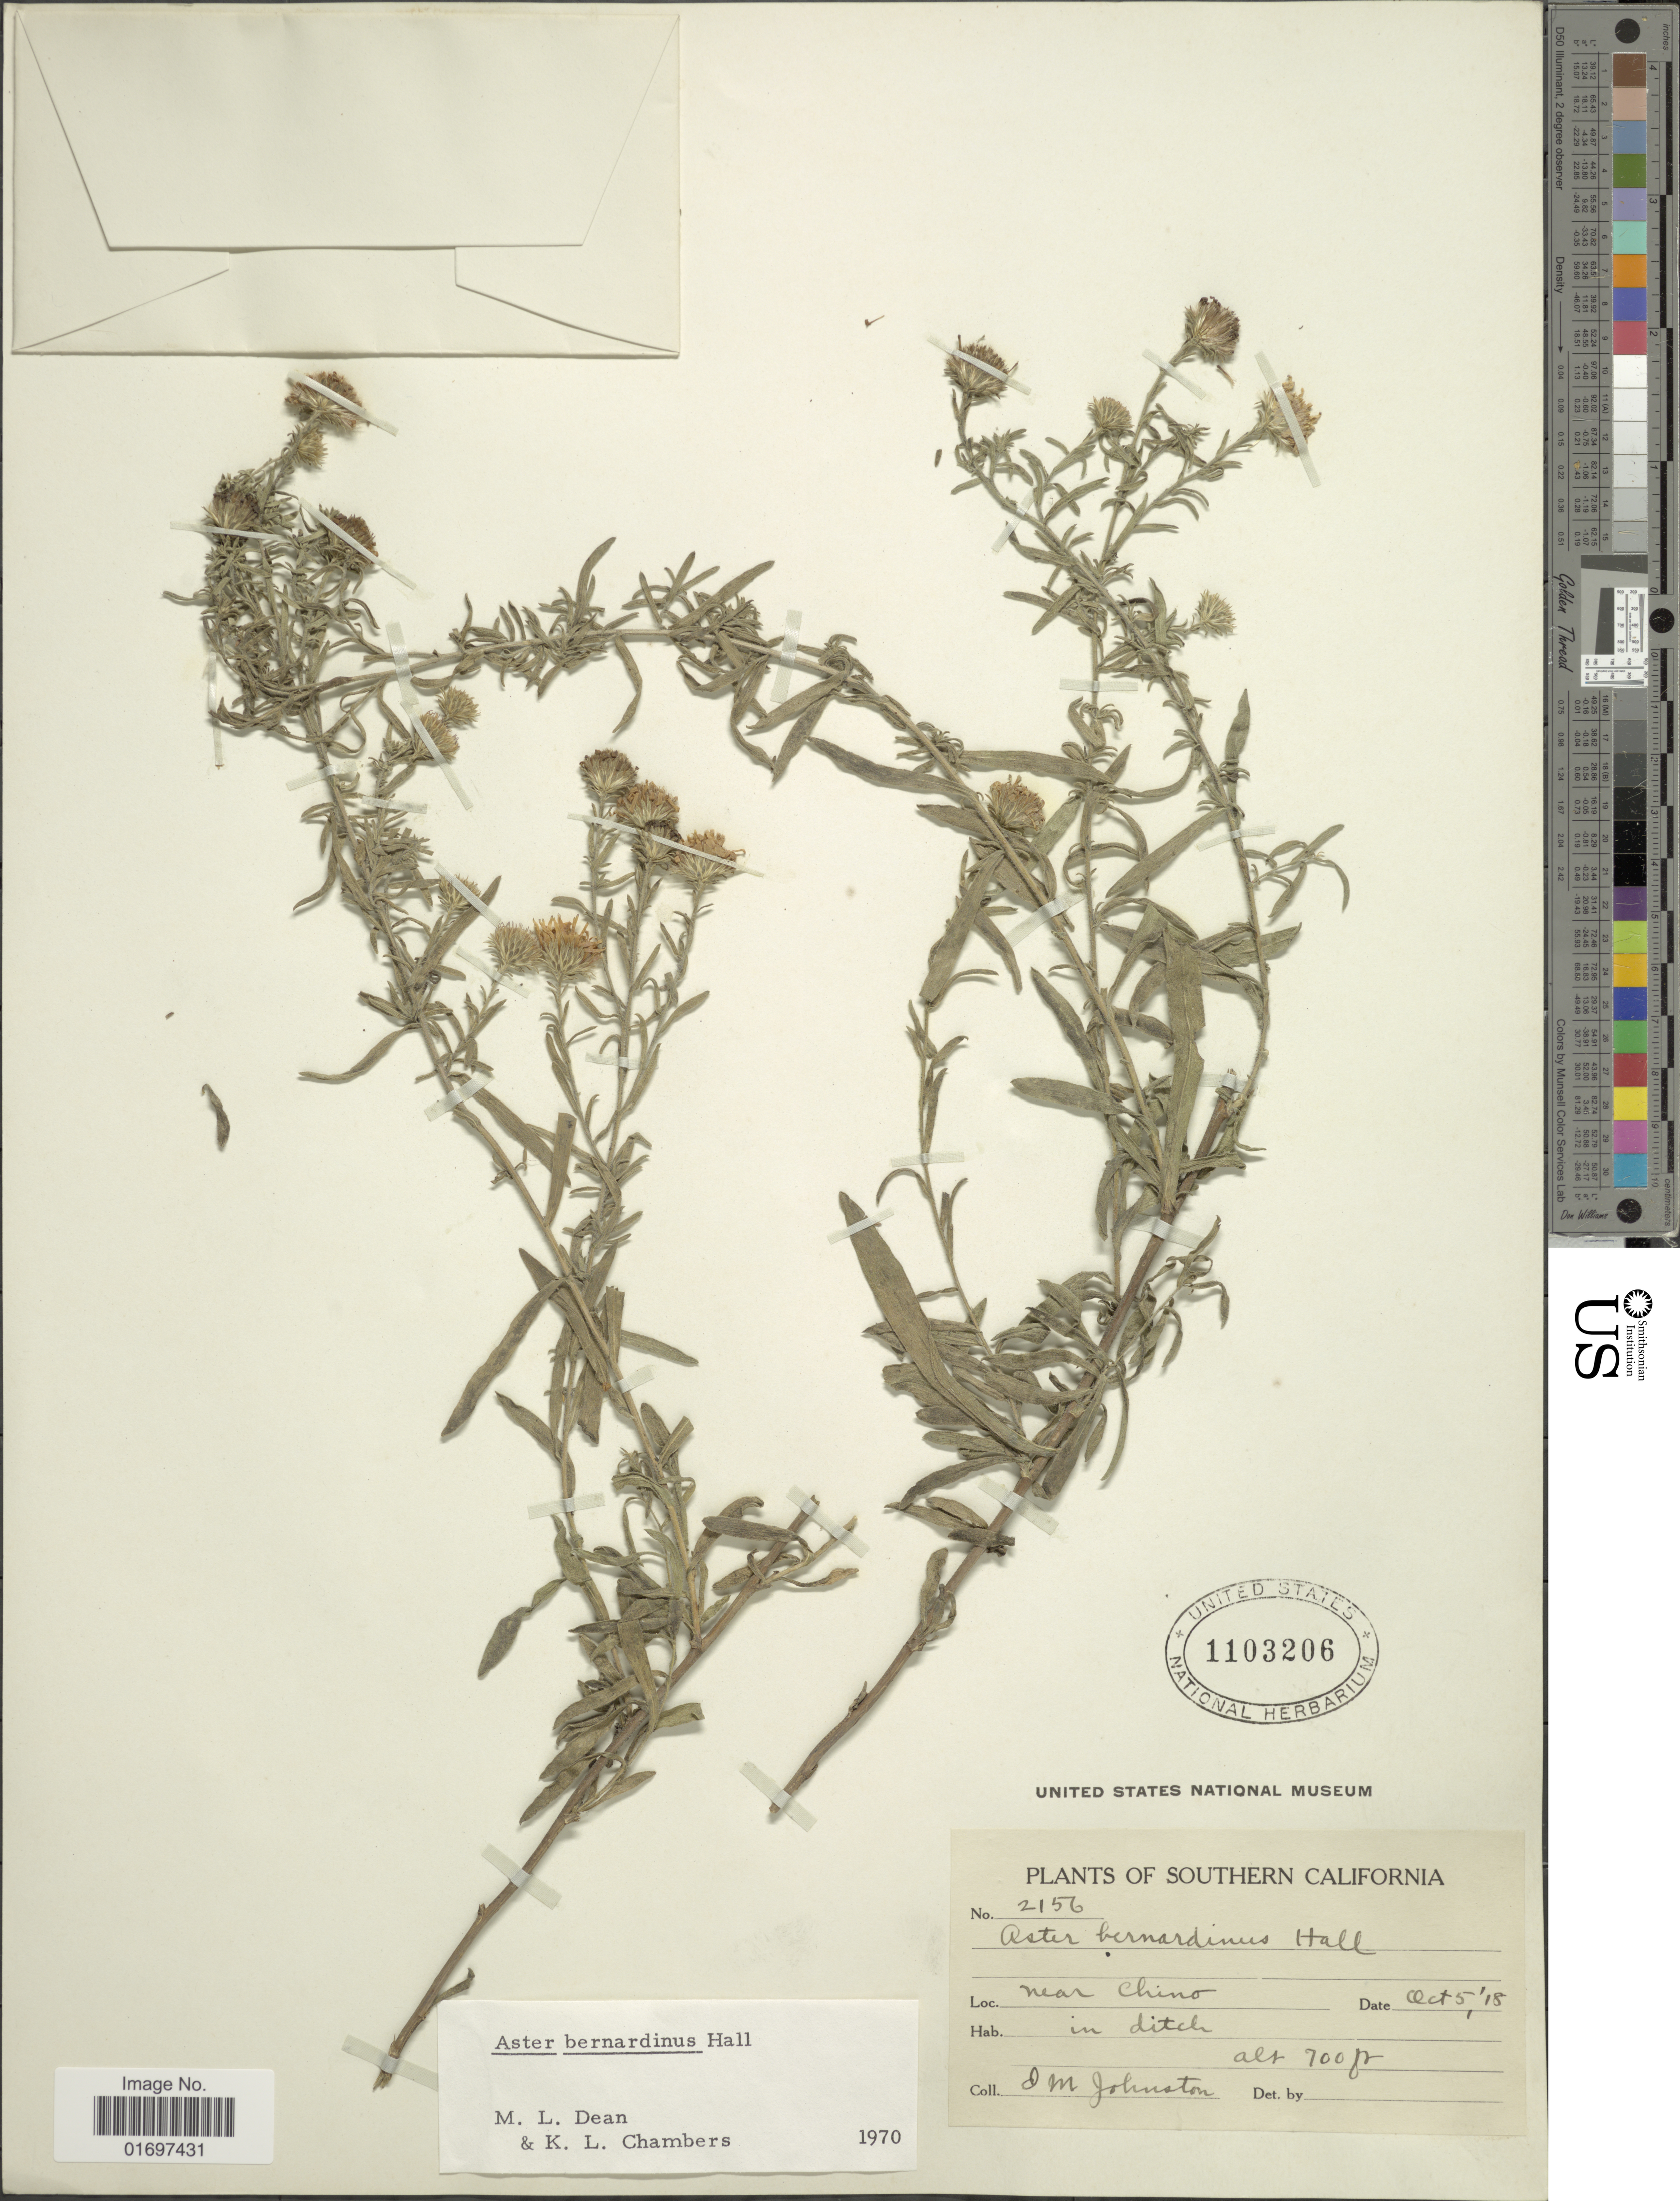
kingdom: Plantae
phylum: Tracheophyta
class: Magnoliopsida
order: Asterales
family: Asteraceae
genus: Symphyotrichum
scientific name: Symphyotrichum defoliatum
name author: (Parish) G.L. Nesom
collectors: I.M. Johnston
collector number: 2156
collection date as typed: Transcribed d/m/y: 5/10/18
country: United States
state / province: California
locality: Southern California. Near chino.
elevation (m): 213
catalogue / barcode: US 1103206